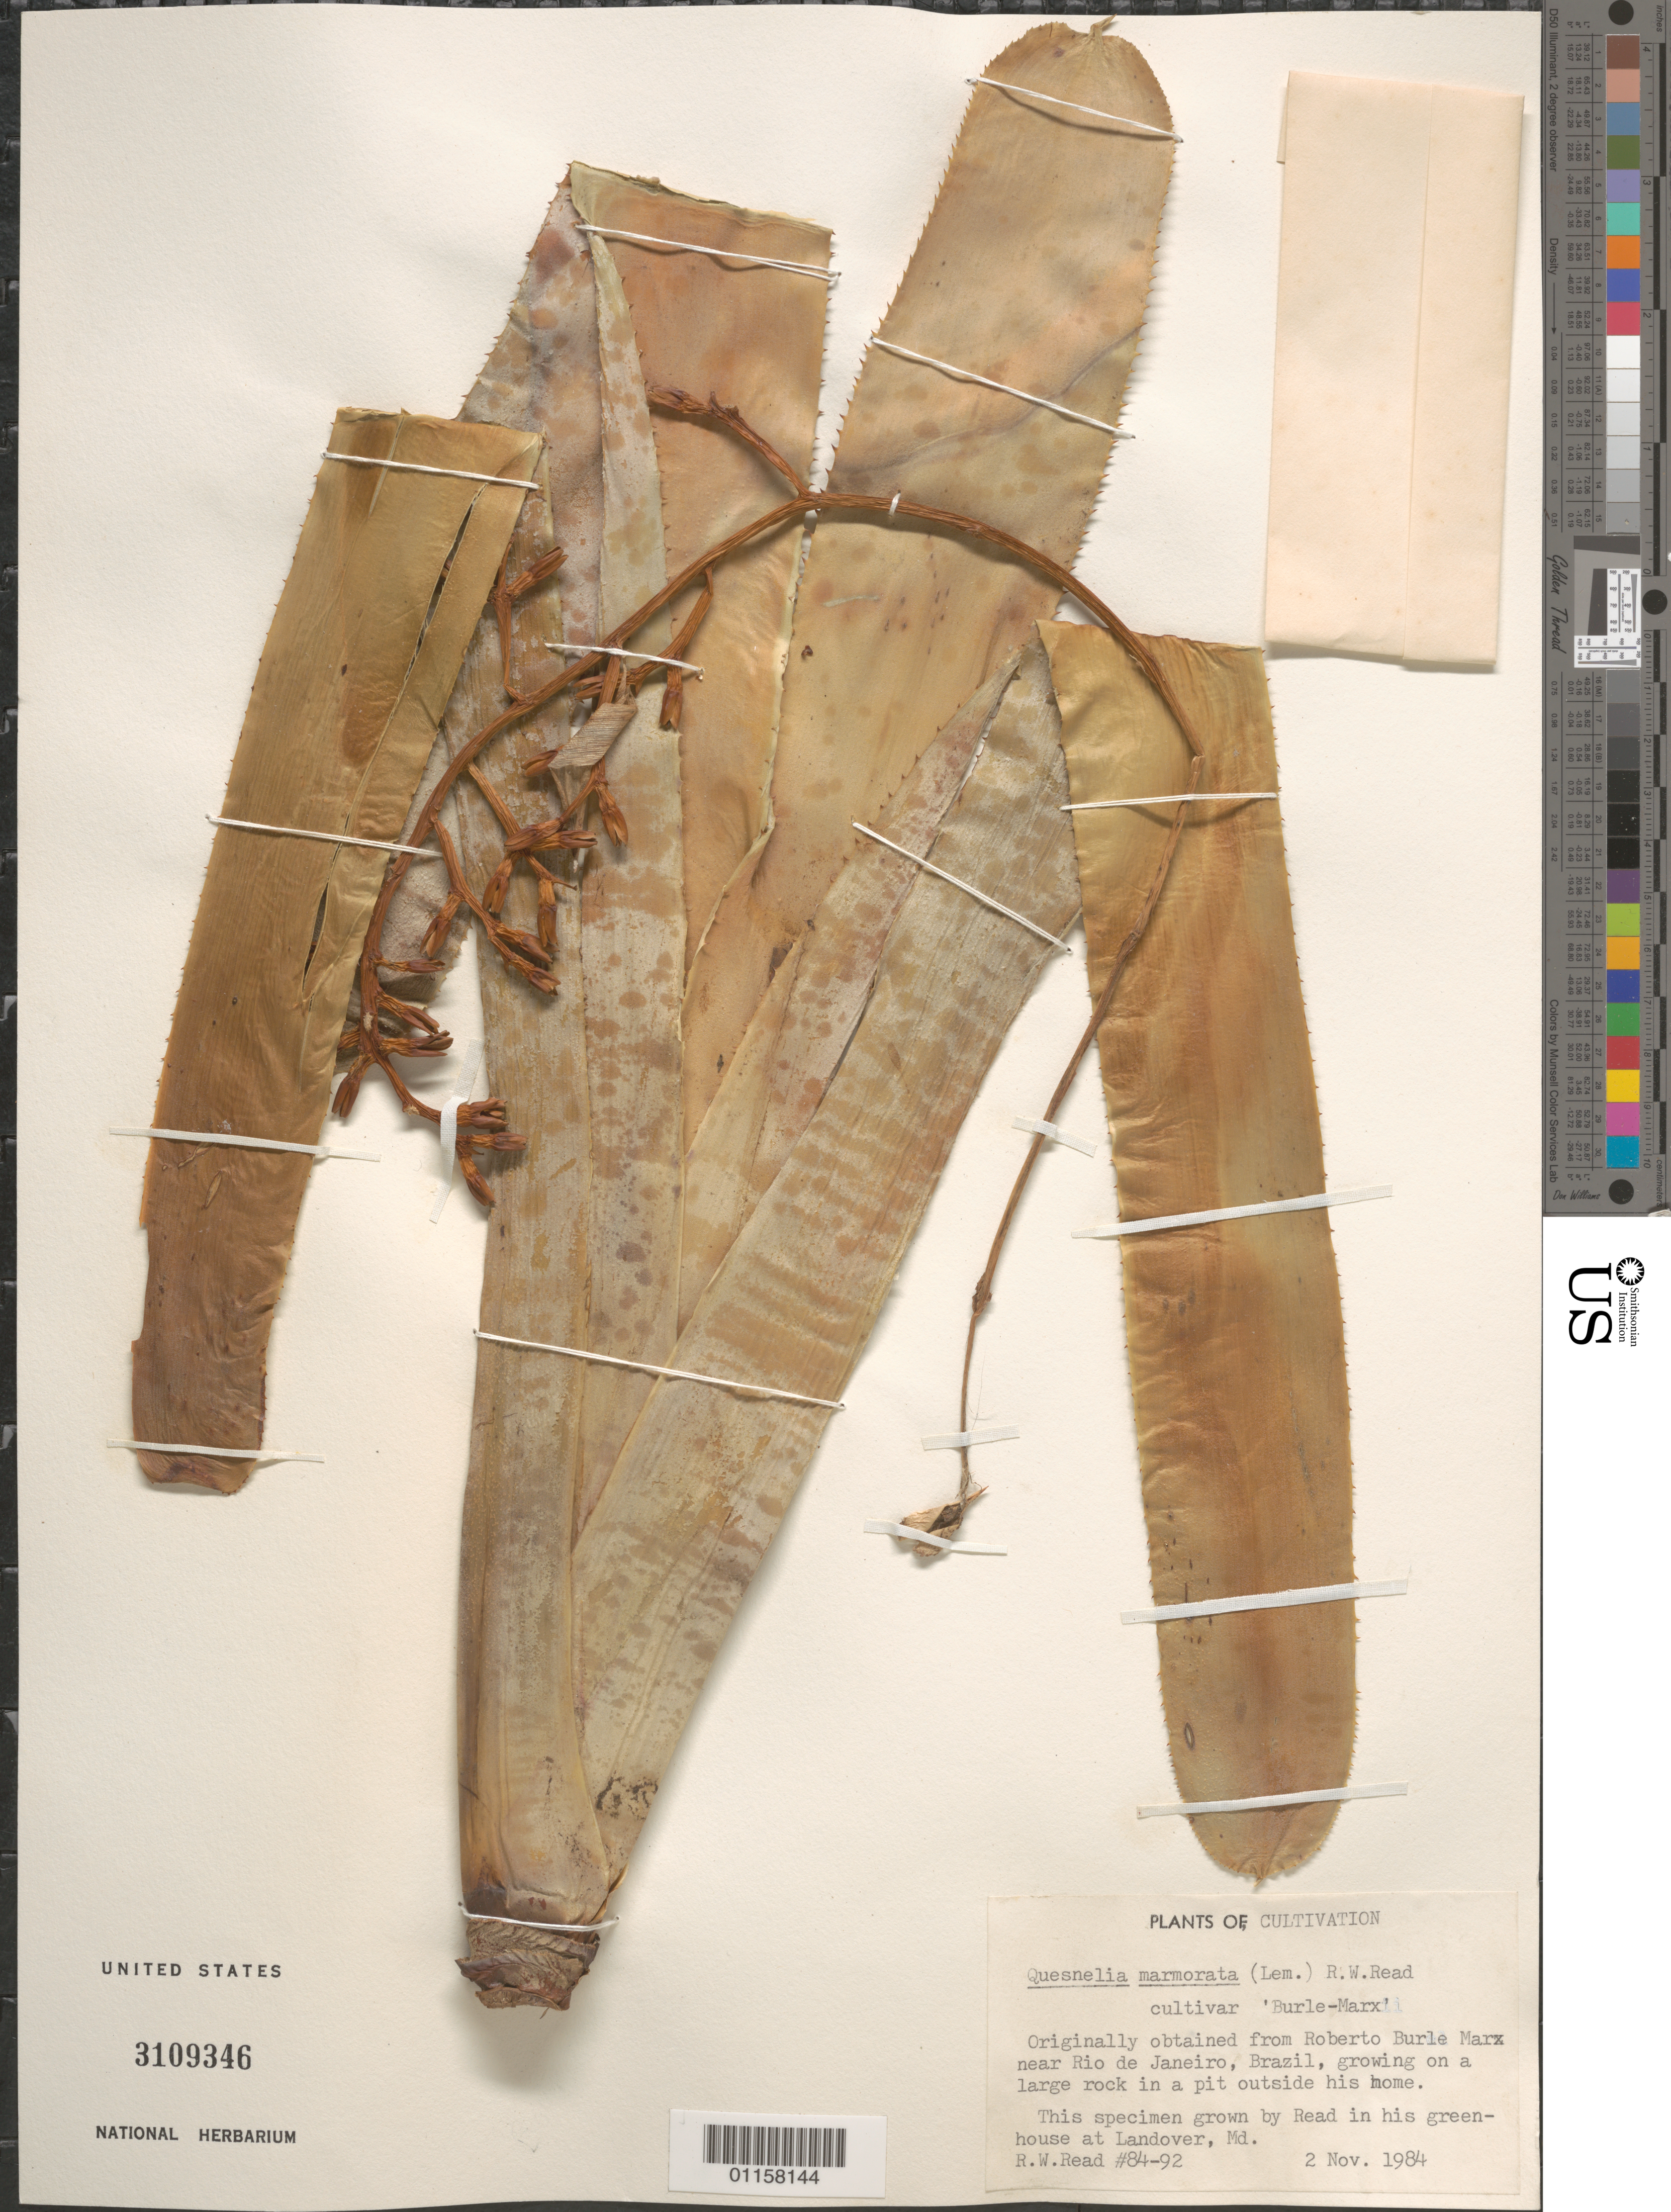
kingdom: Plantae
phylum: Tracheophyta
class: Liliopsida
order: Poales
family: Bromeliaceae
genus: Quesnelia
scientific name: Quesnelia marmorata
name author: (Lem.) Read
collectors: R. W. Read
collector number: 84-92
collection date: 1984-11-02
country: United States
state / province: Maryland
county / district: Prince George's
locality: Landover.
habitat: Grown by Read in his greenhouse.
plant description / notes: Originally obtained from Roberto Burle Marx near Rio de Janeiro, Brazil, growing on a large rock in a pit outside his home.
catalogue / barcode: US 3109346